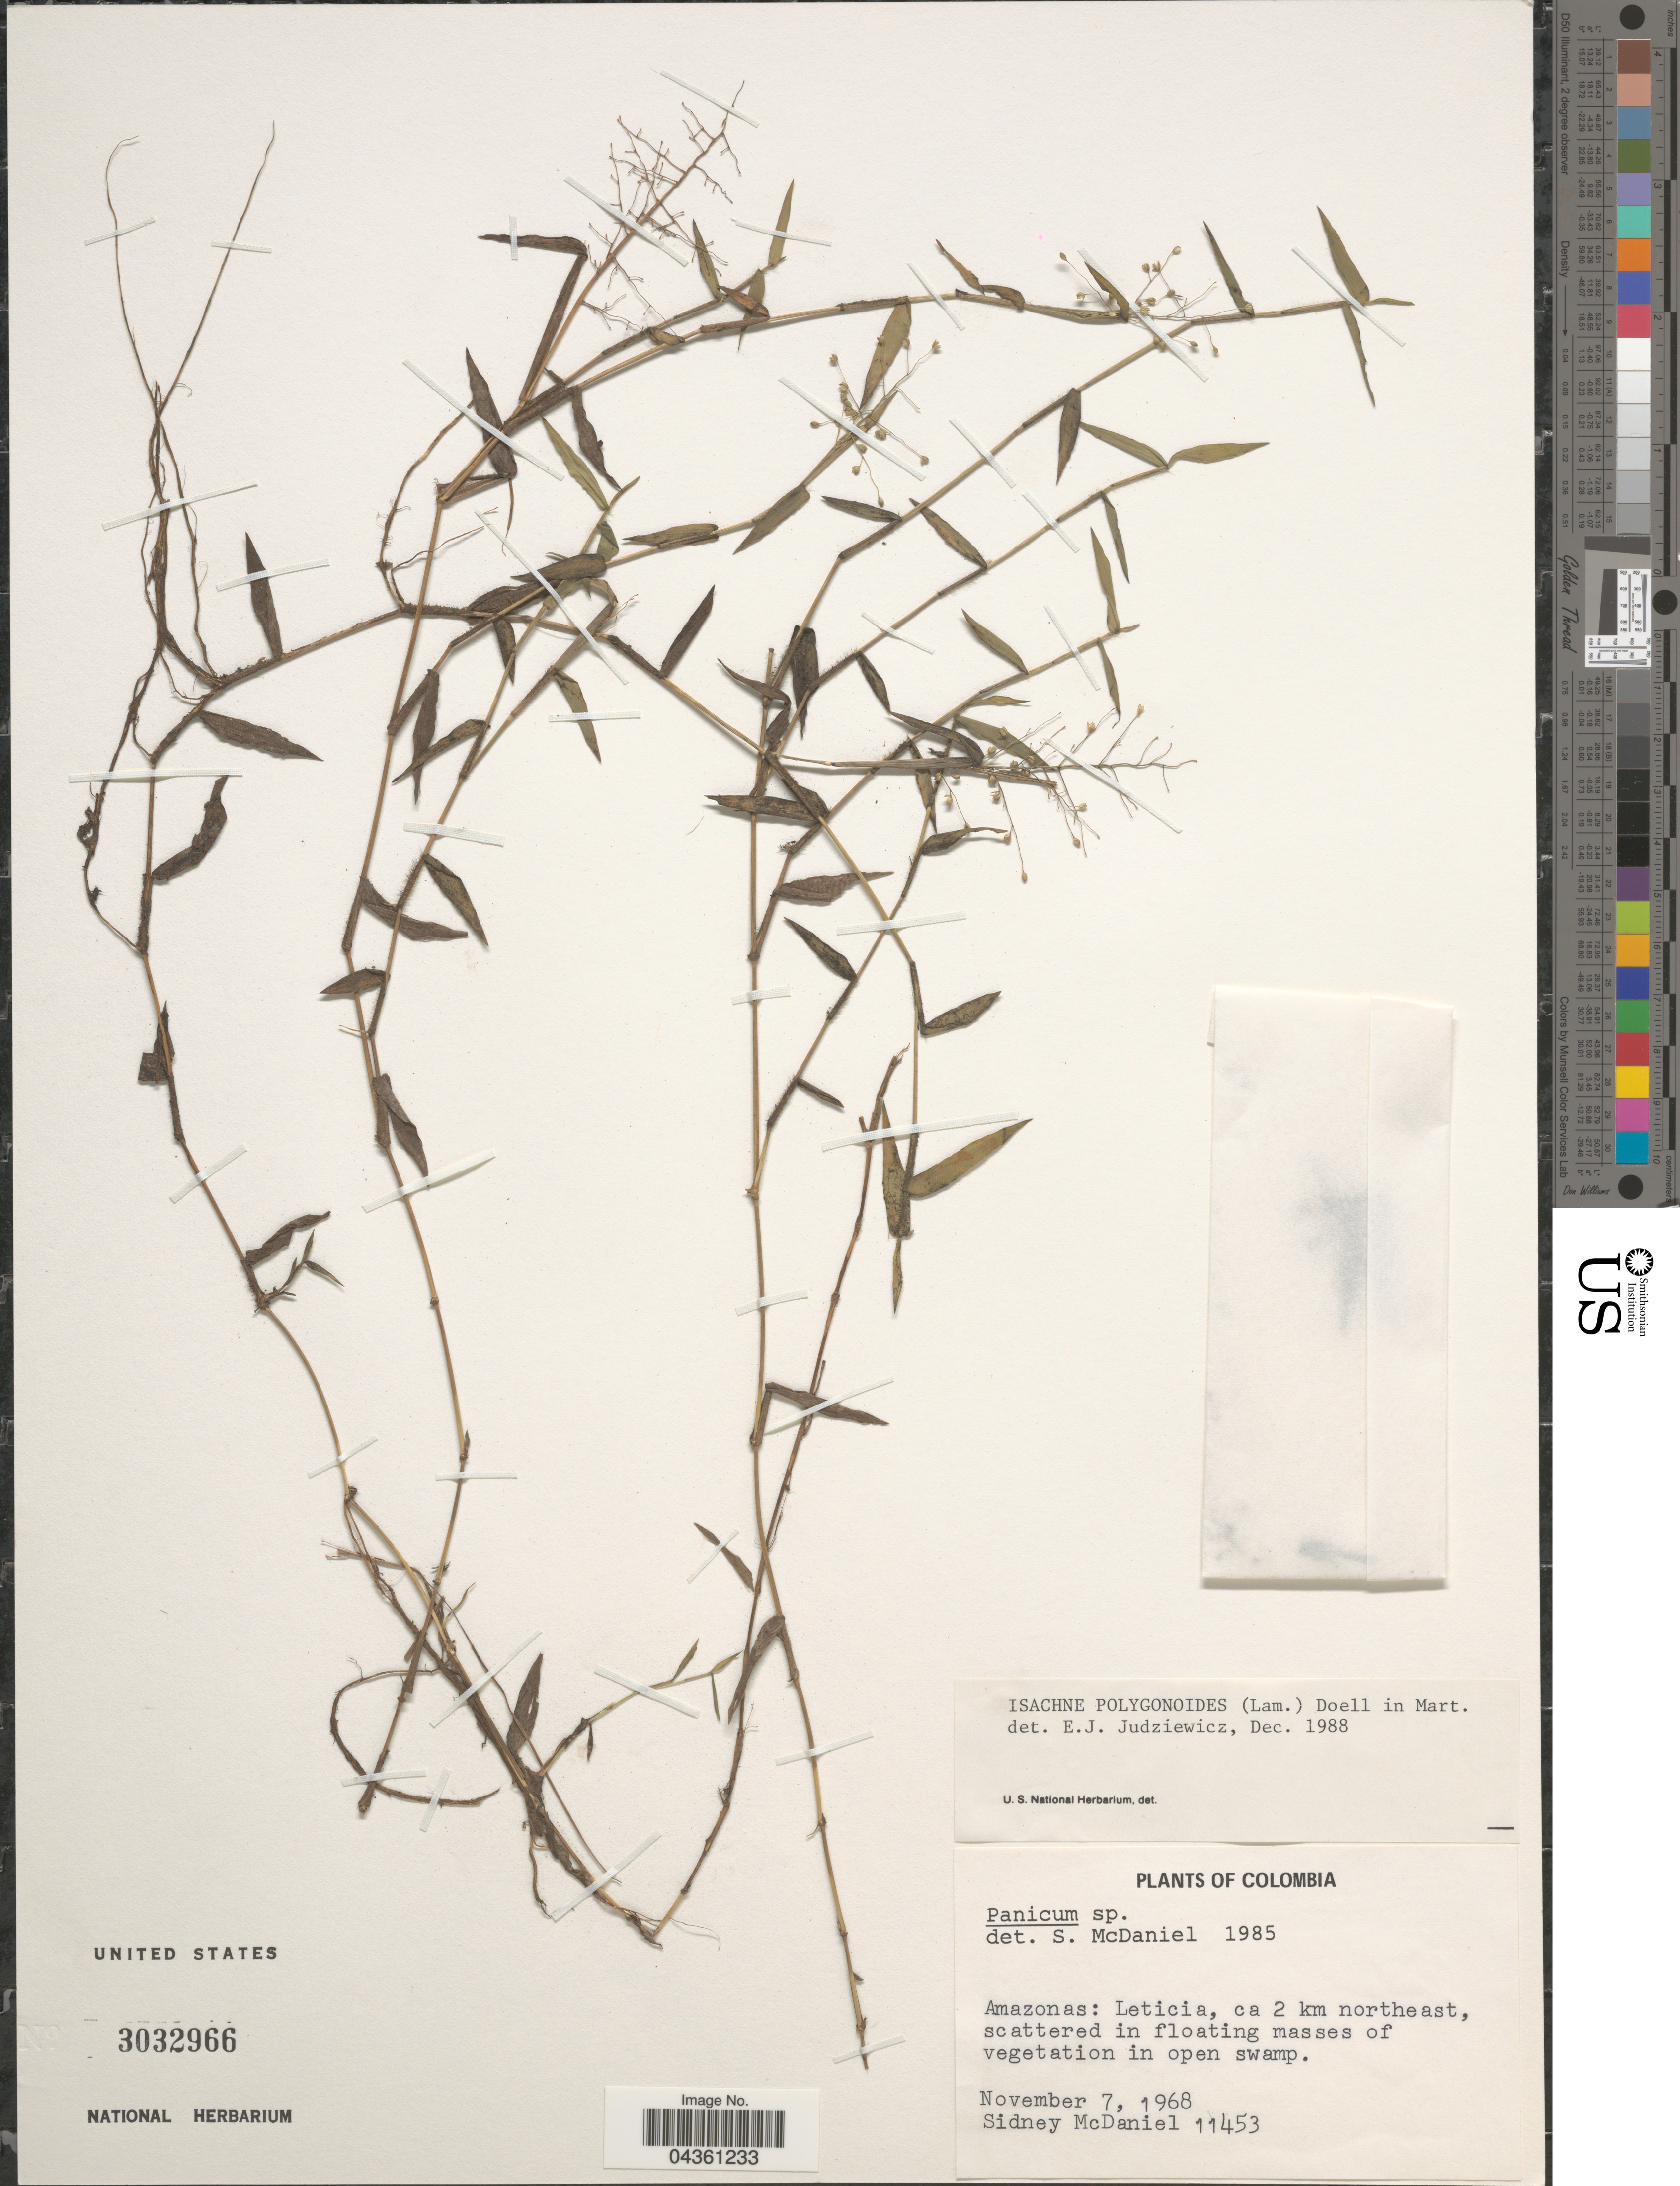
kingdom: Plantae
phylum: Tracheophyta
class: Liliopsida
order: Poales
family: Poaceae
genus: Isachne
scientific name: Isachne polygonoides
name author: (Lam.) Döll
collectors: S. McDaniel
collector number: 11453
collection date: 1968-11-07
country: Colombia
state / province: Amazônas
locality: Leticia, ca 2 km northeast, scattered in floating masses of vegetation in open swamp.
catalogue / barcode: US 3032966